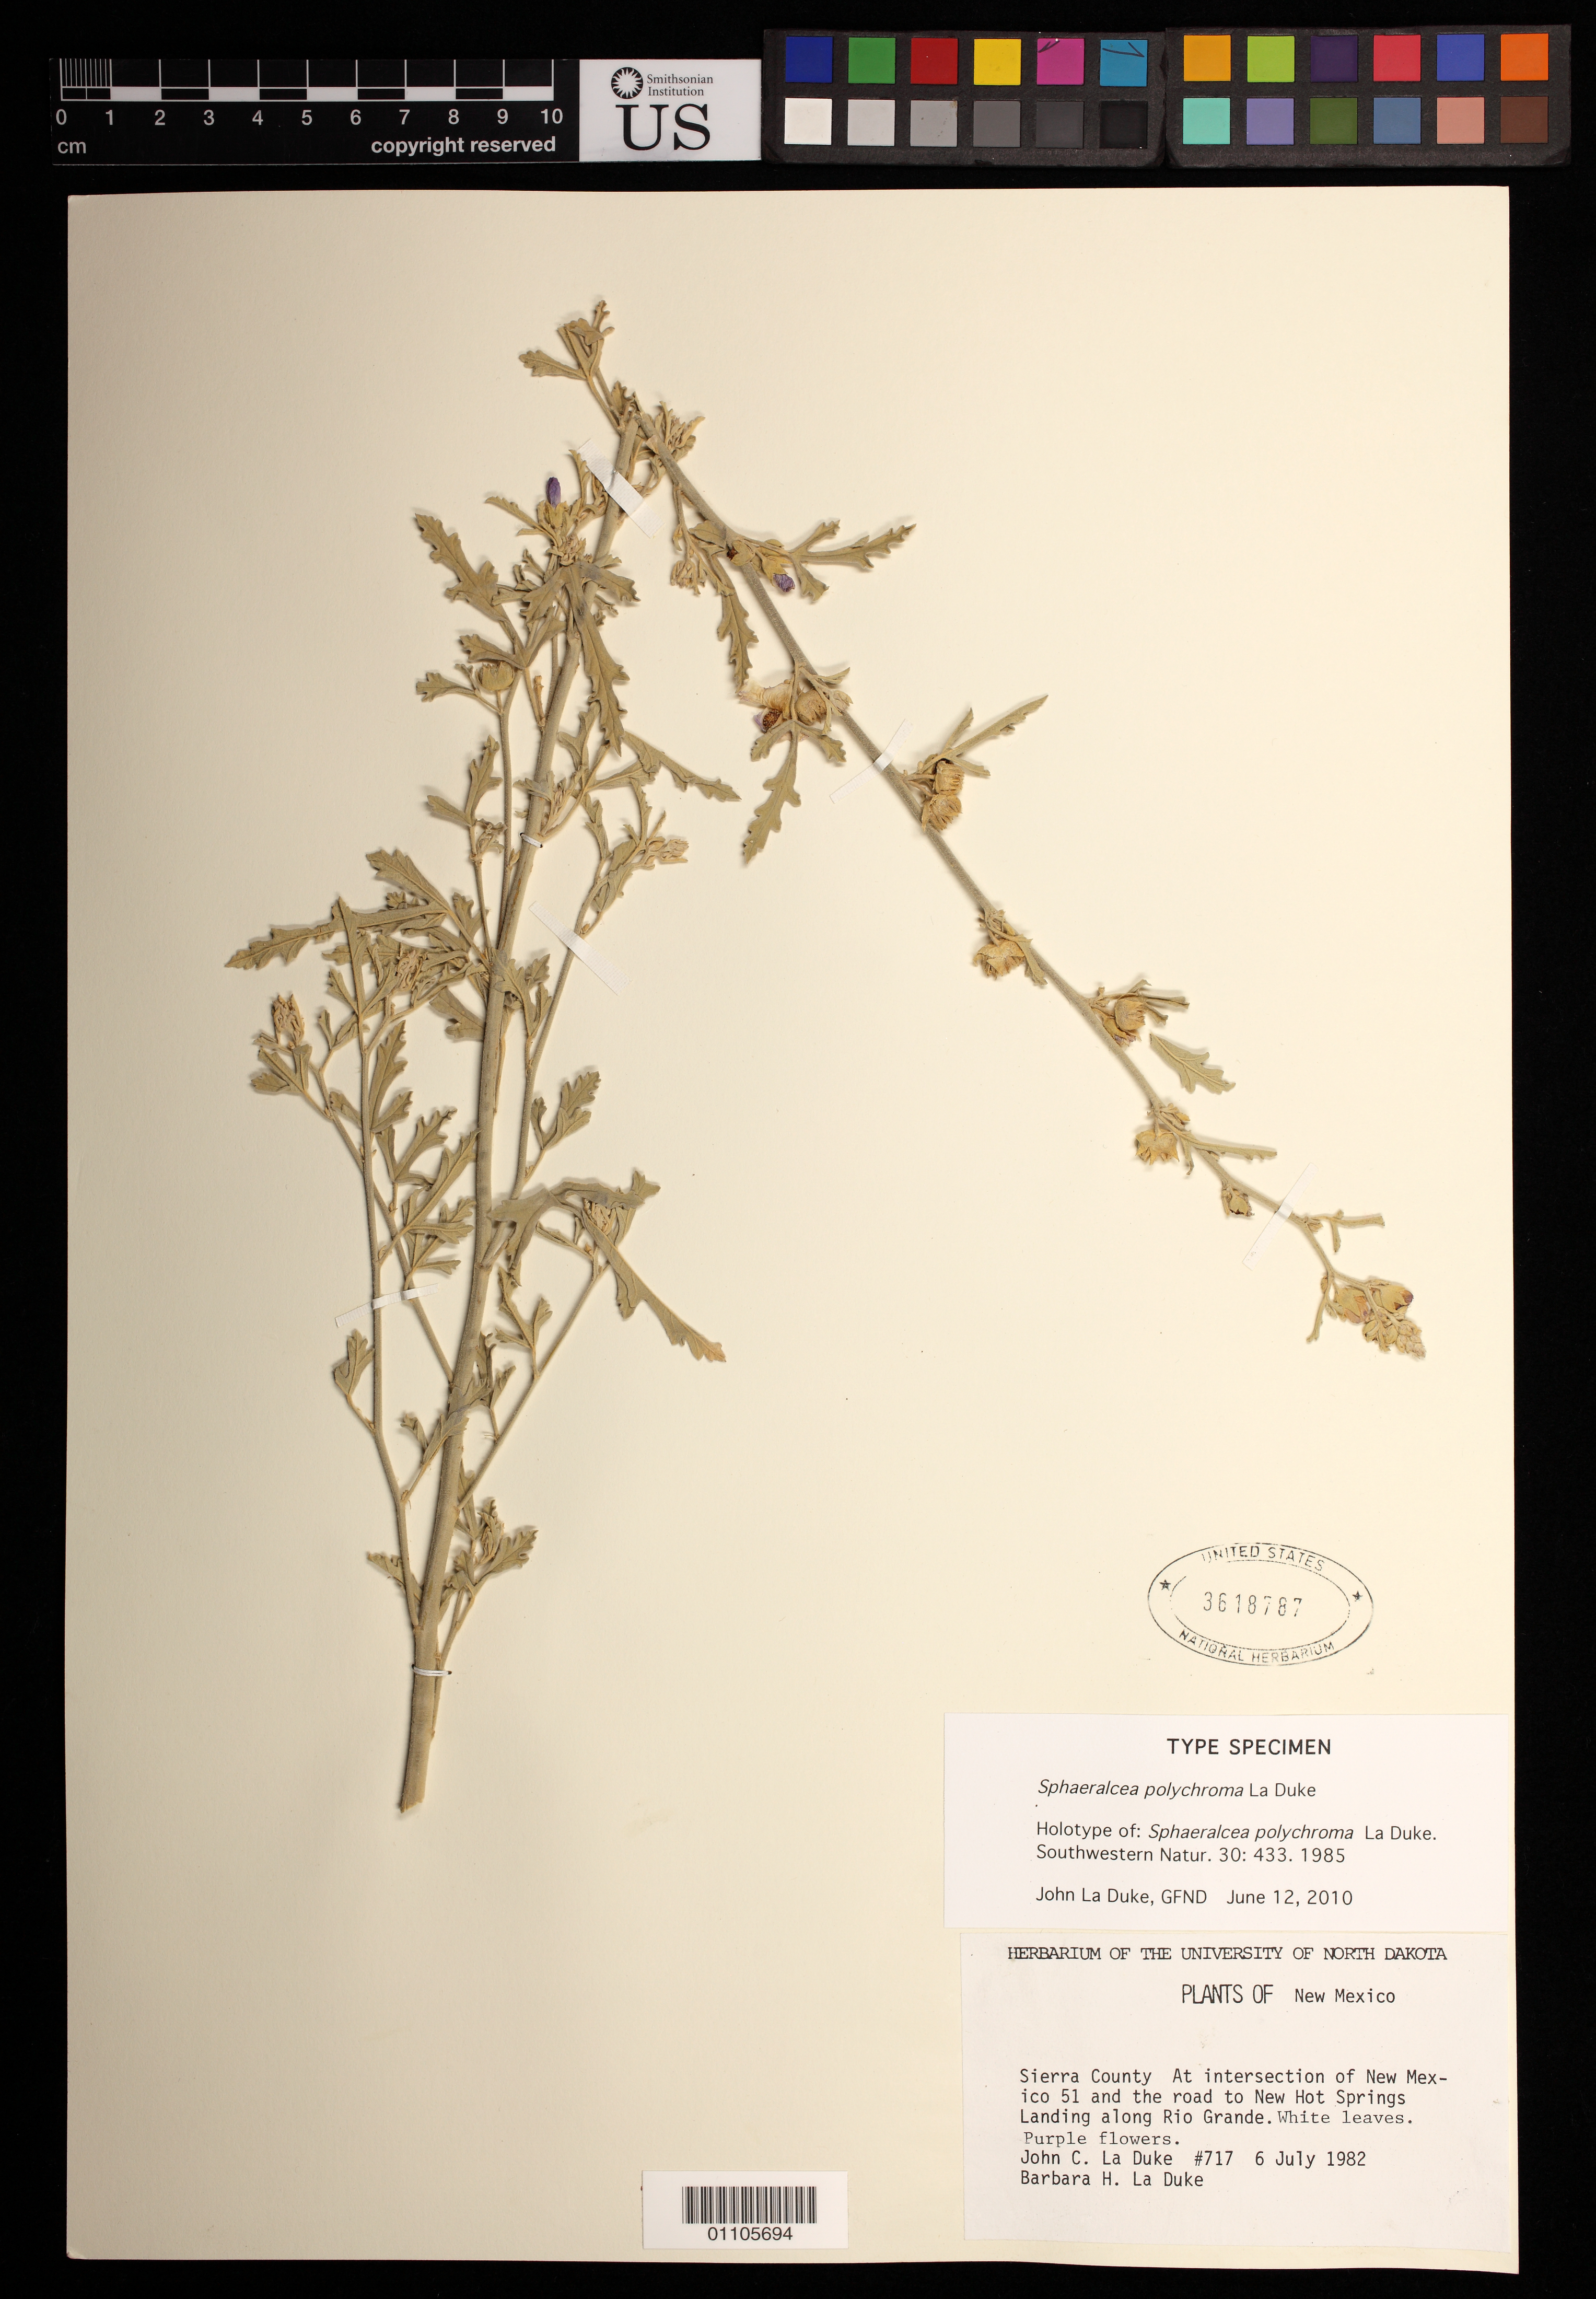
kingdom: Plantae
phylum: Tracheophyta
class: Magnoliopsida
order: Malvales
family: Malvaceae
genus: Sphaeralcea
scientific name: Sphaeralcea polychroma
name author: La Duke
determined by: La Duke, J. C.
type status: Holotype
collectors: J. La Duke & B. La Duke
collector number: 717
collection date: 1982-07-06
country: United States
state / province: New Mexico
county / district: Sierra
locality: Sierra County. At intersection of New Mexico 51 and the road to New Hot Springs Landing along rio Grande.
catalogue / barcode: US 3618787